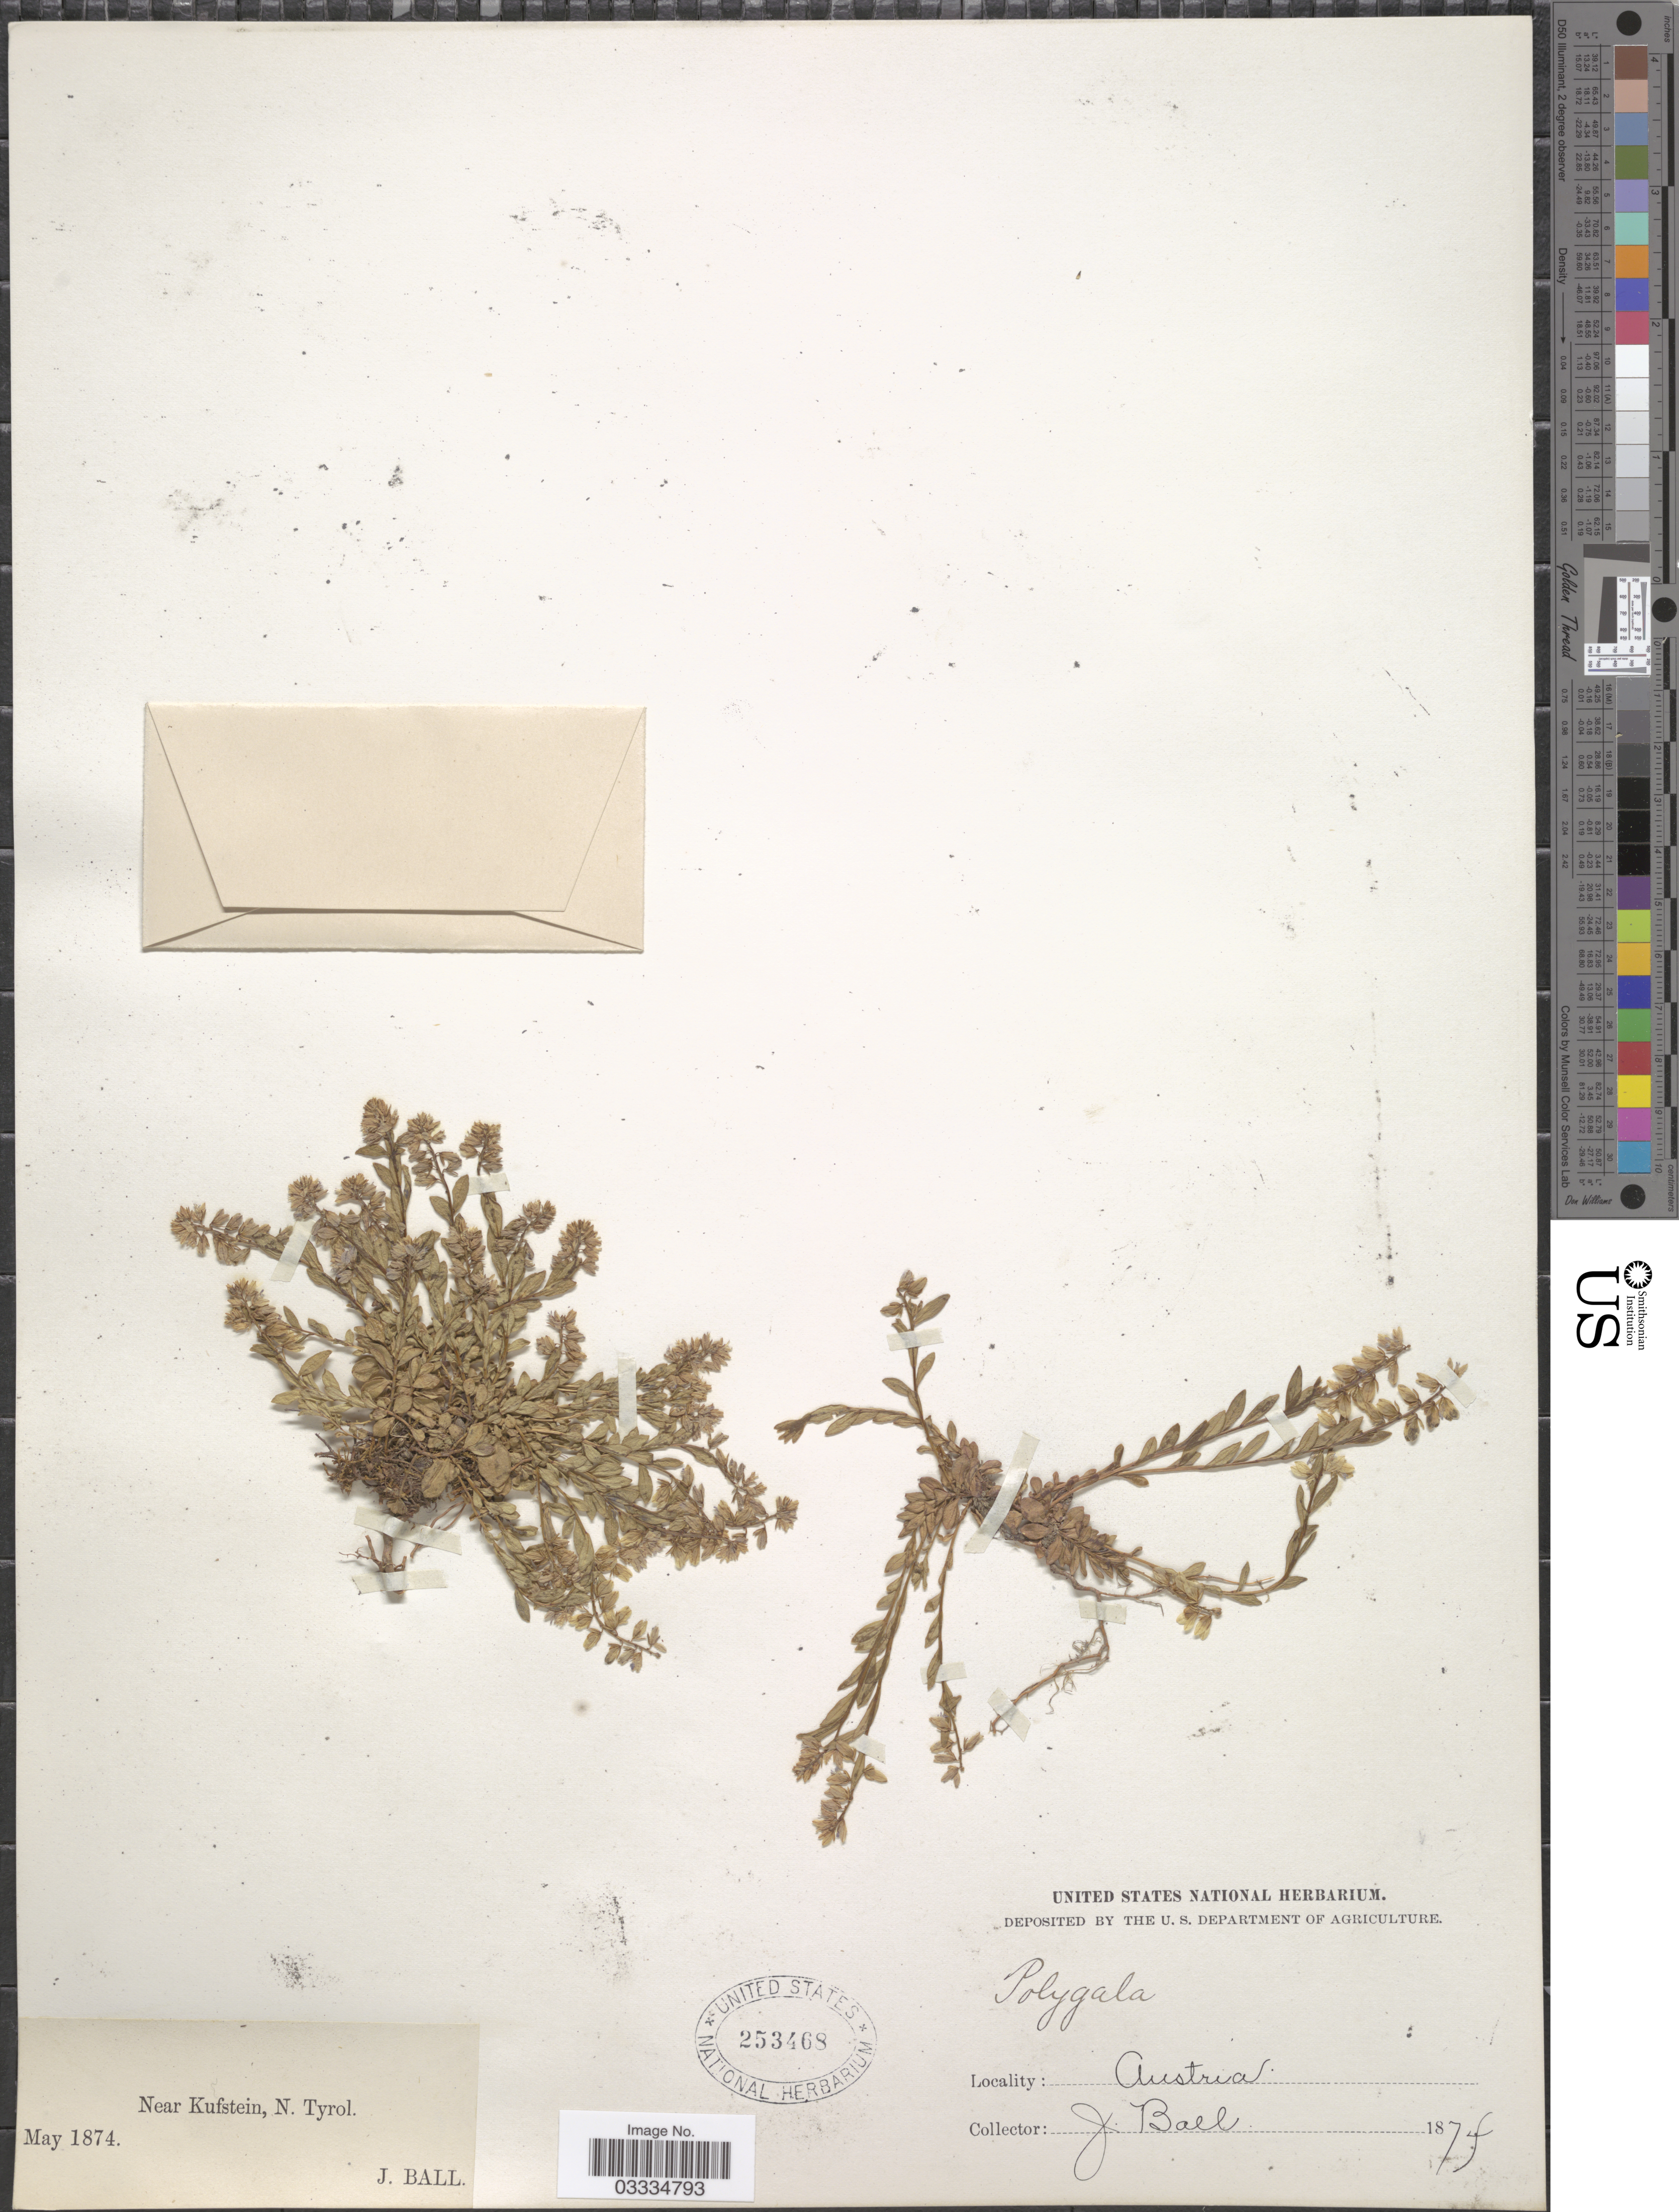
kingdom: Plantae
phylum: Tracheophyta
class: Magnoliopsida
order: Fabales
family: Polygalaceae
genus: Polygala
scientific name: Polygala sp.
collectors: J. Ball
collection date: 1874-05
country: Austria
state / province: Tirol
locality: Near Kufstein, N Tyrol.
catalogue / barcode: US 253468